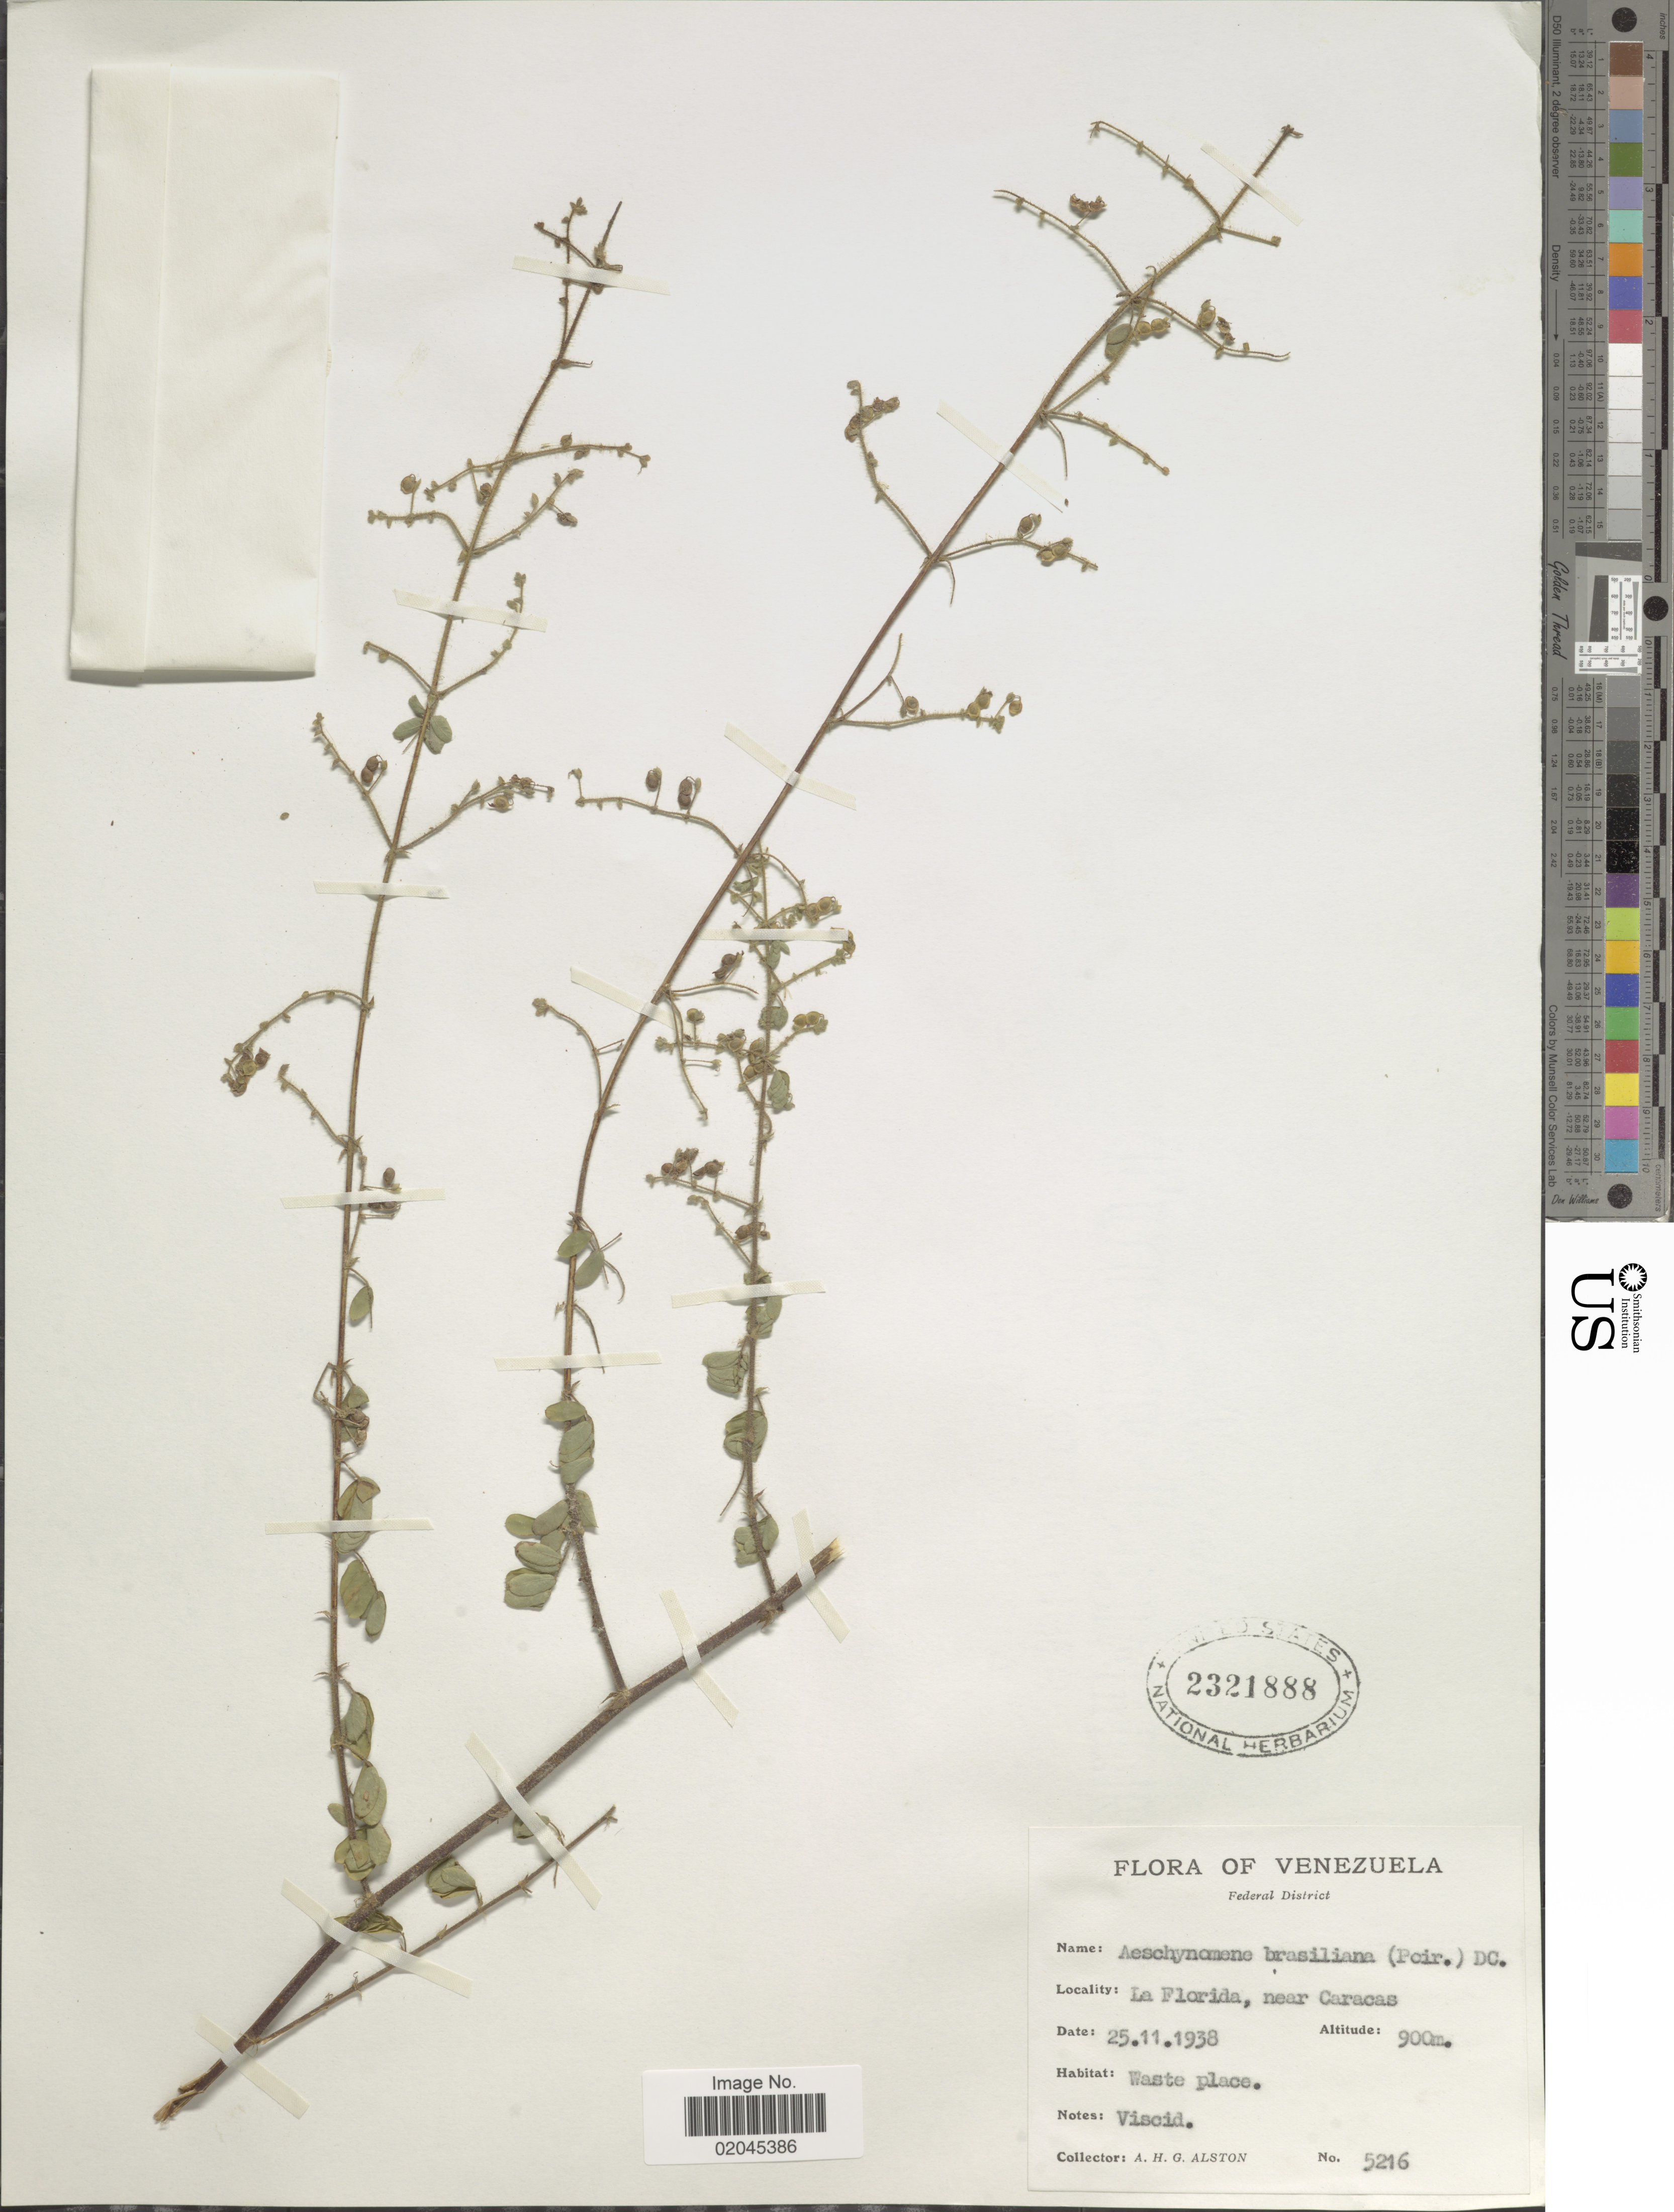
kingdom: Plantae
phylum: Tracheophyta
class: Magnoliopsida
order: Fabales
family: Fabaceae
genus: Aeschynomene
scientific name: Aeschynomene brasiliana var. brasiliana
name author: (Poir.) DC.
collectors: A. H. Alston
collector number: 5216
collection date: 1938-11-25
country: Venezuela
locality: La Florida, near Caracas, Federal District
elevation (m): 900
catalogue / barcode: US 2321888